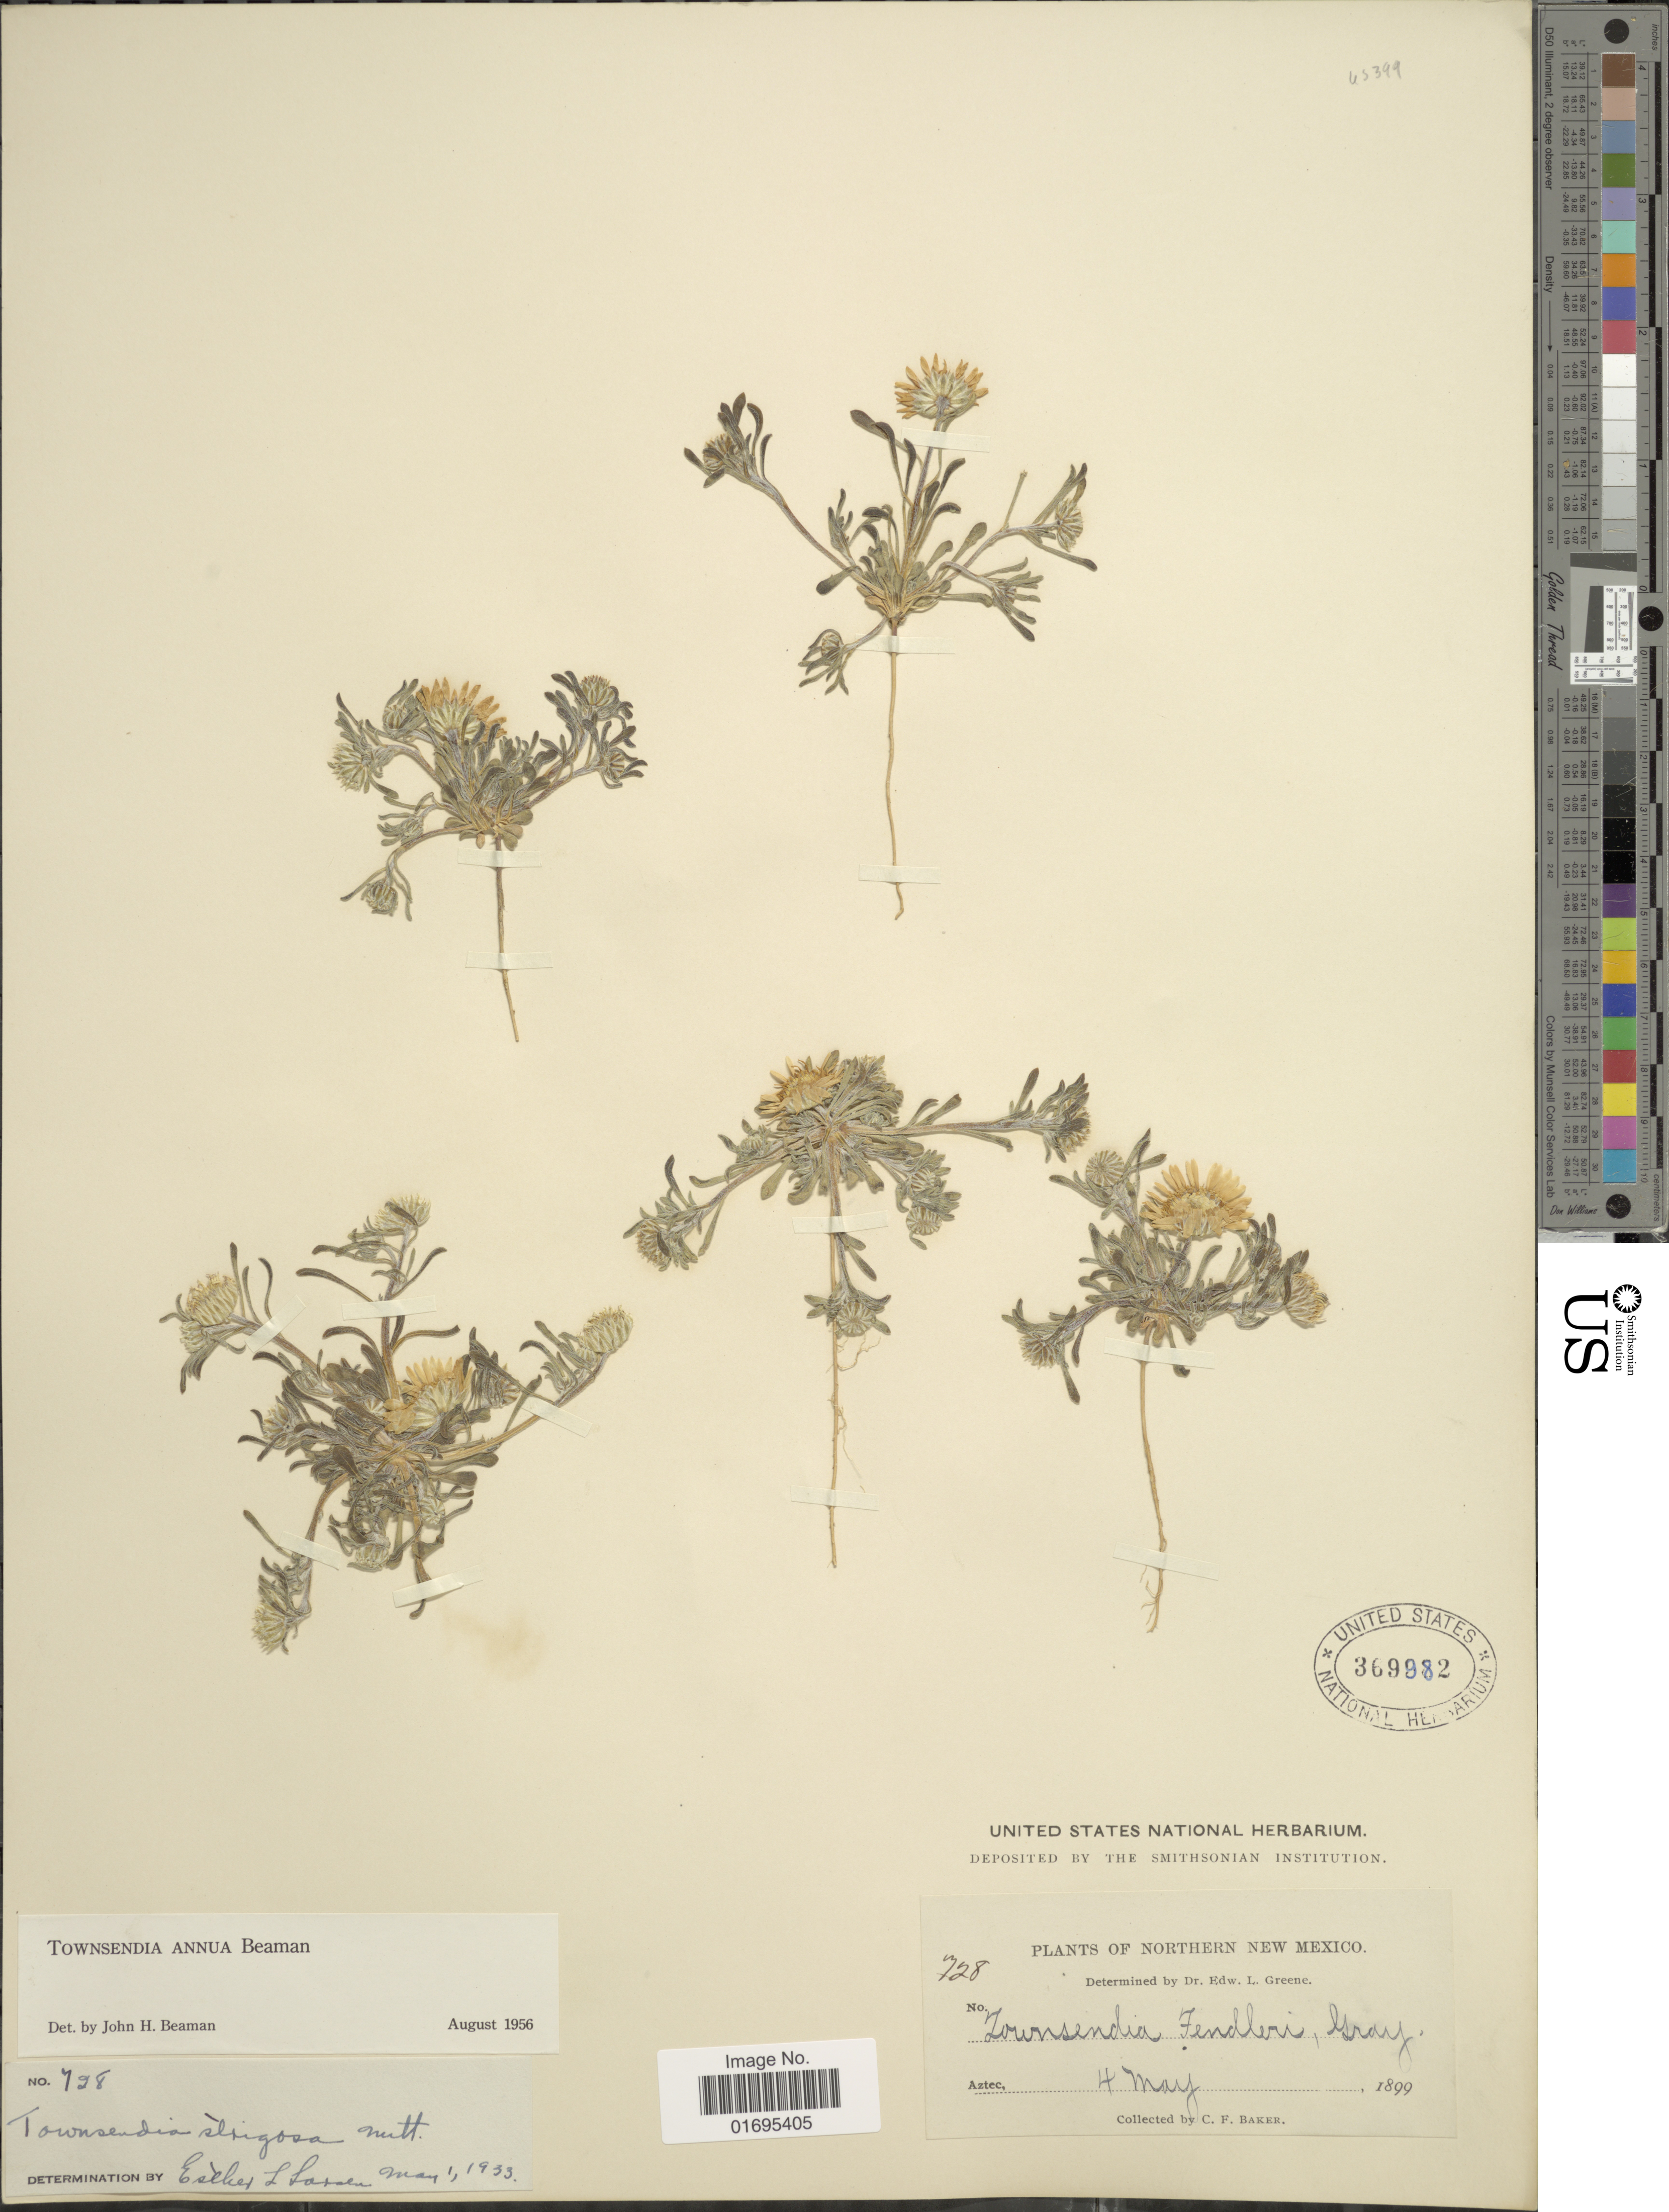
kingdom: Plantae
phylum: Tracheophyta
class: Magnoliopsida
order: Asterales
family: Asteraceae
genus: Townsendia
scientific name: Townsendia annua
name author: Beaman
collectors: C. F. Baker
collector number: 728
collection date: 1899-05-04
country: United States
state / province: New Mexico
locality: Northern New Mexico, Aztec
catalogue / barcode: US 369882